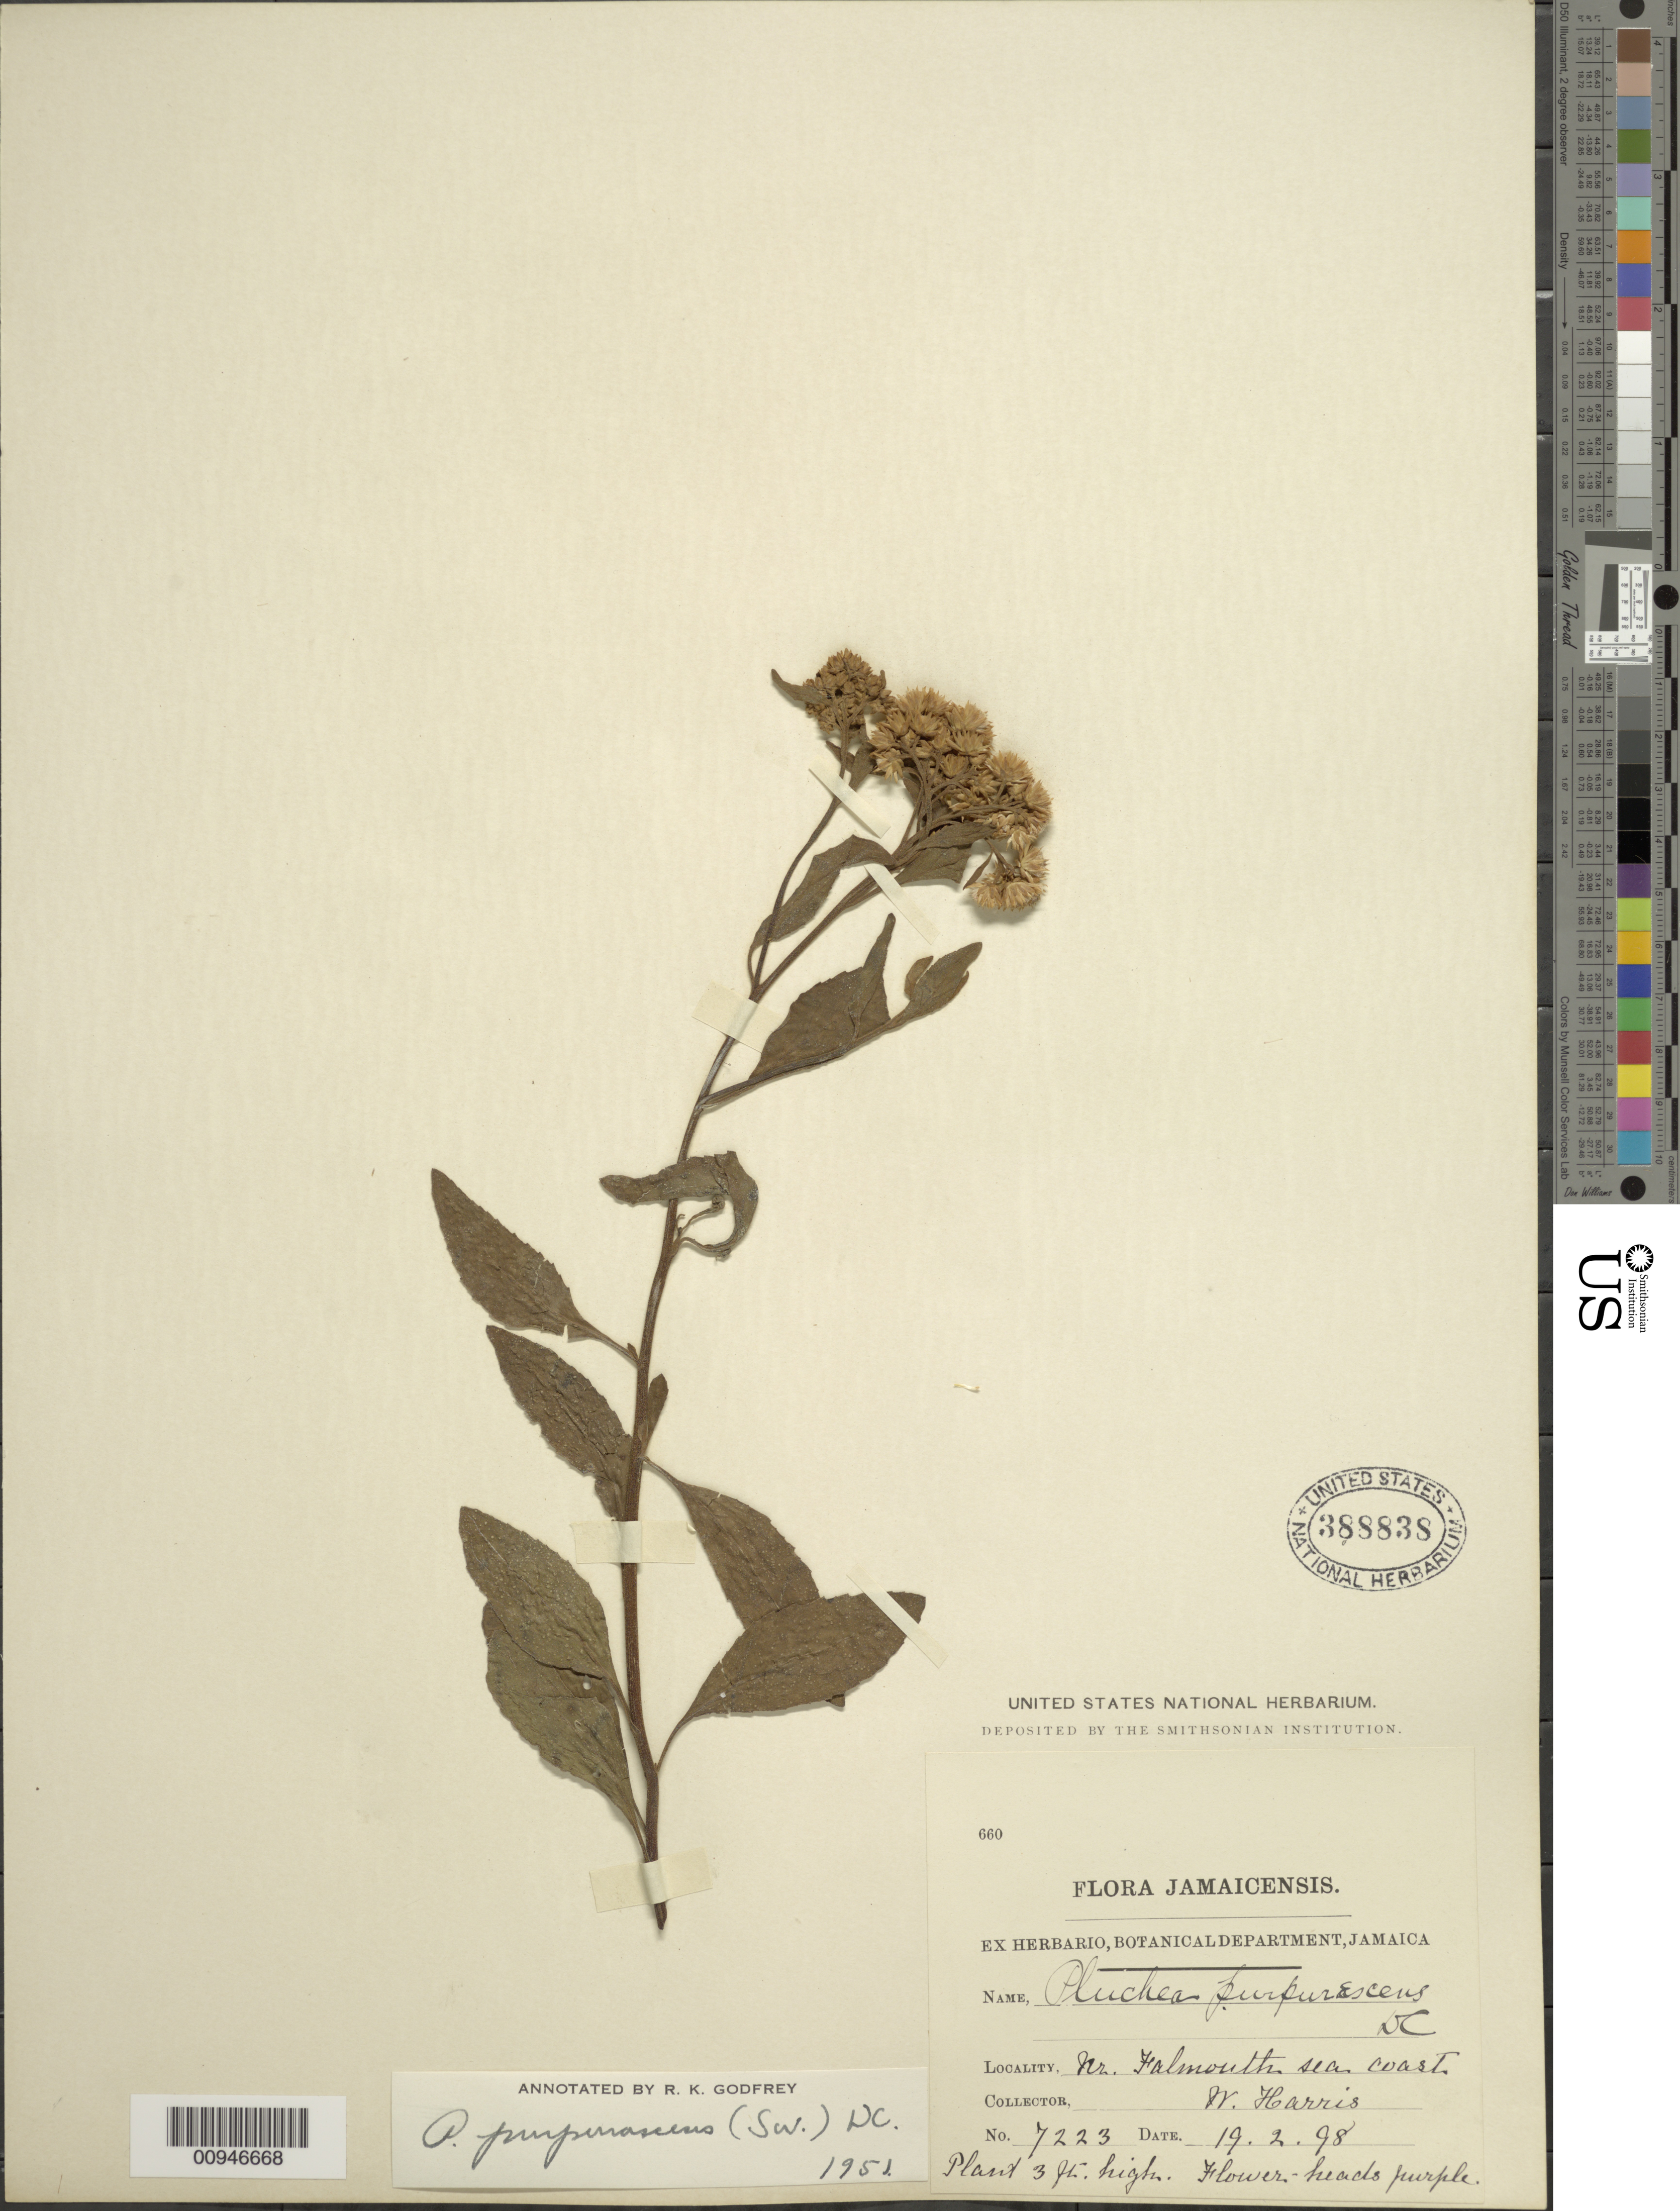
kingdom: Plantae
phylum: Tracheophyta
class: Magnoliopsida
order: Asterales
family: Asteraceae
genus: Pluchea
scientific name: Pluchea carolinensis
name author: (Jacq.) D. Don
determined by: Godfrey, R. K.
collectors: W. H. Harris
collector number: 7223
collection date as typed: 19 Feb 1898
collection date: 1898-02-19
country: Jamaica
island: Jamaica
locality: Near Falmouth sea coast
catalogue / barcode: US 388838